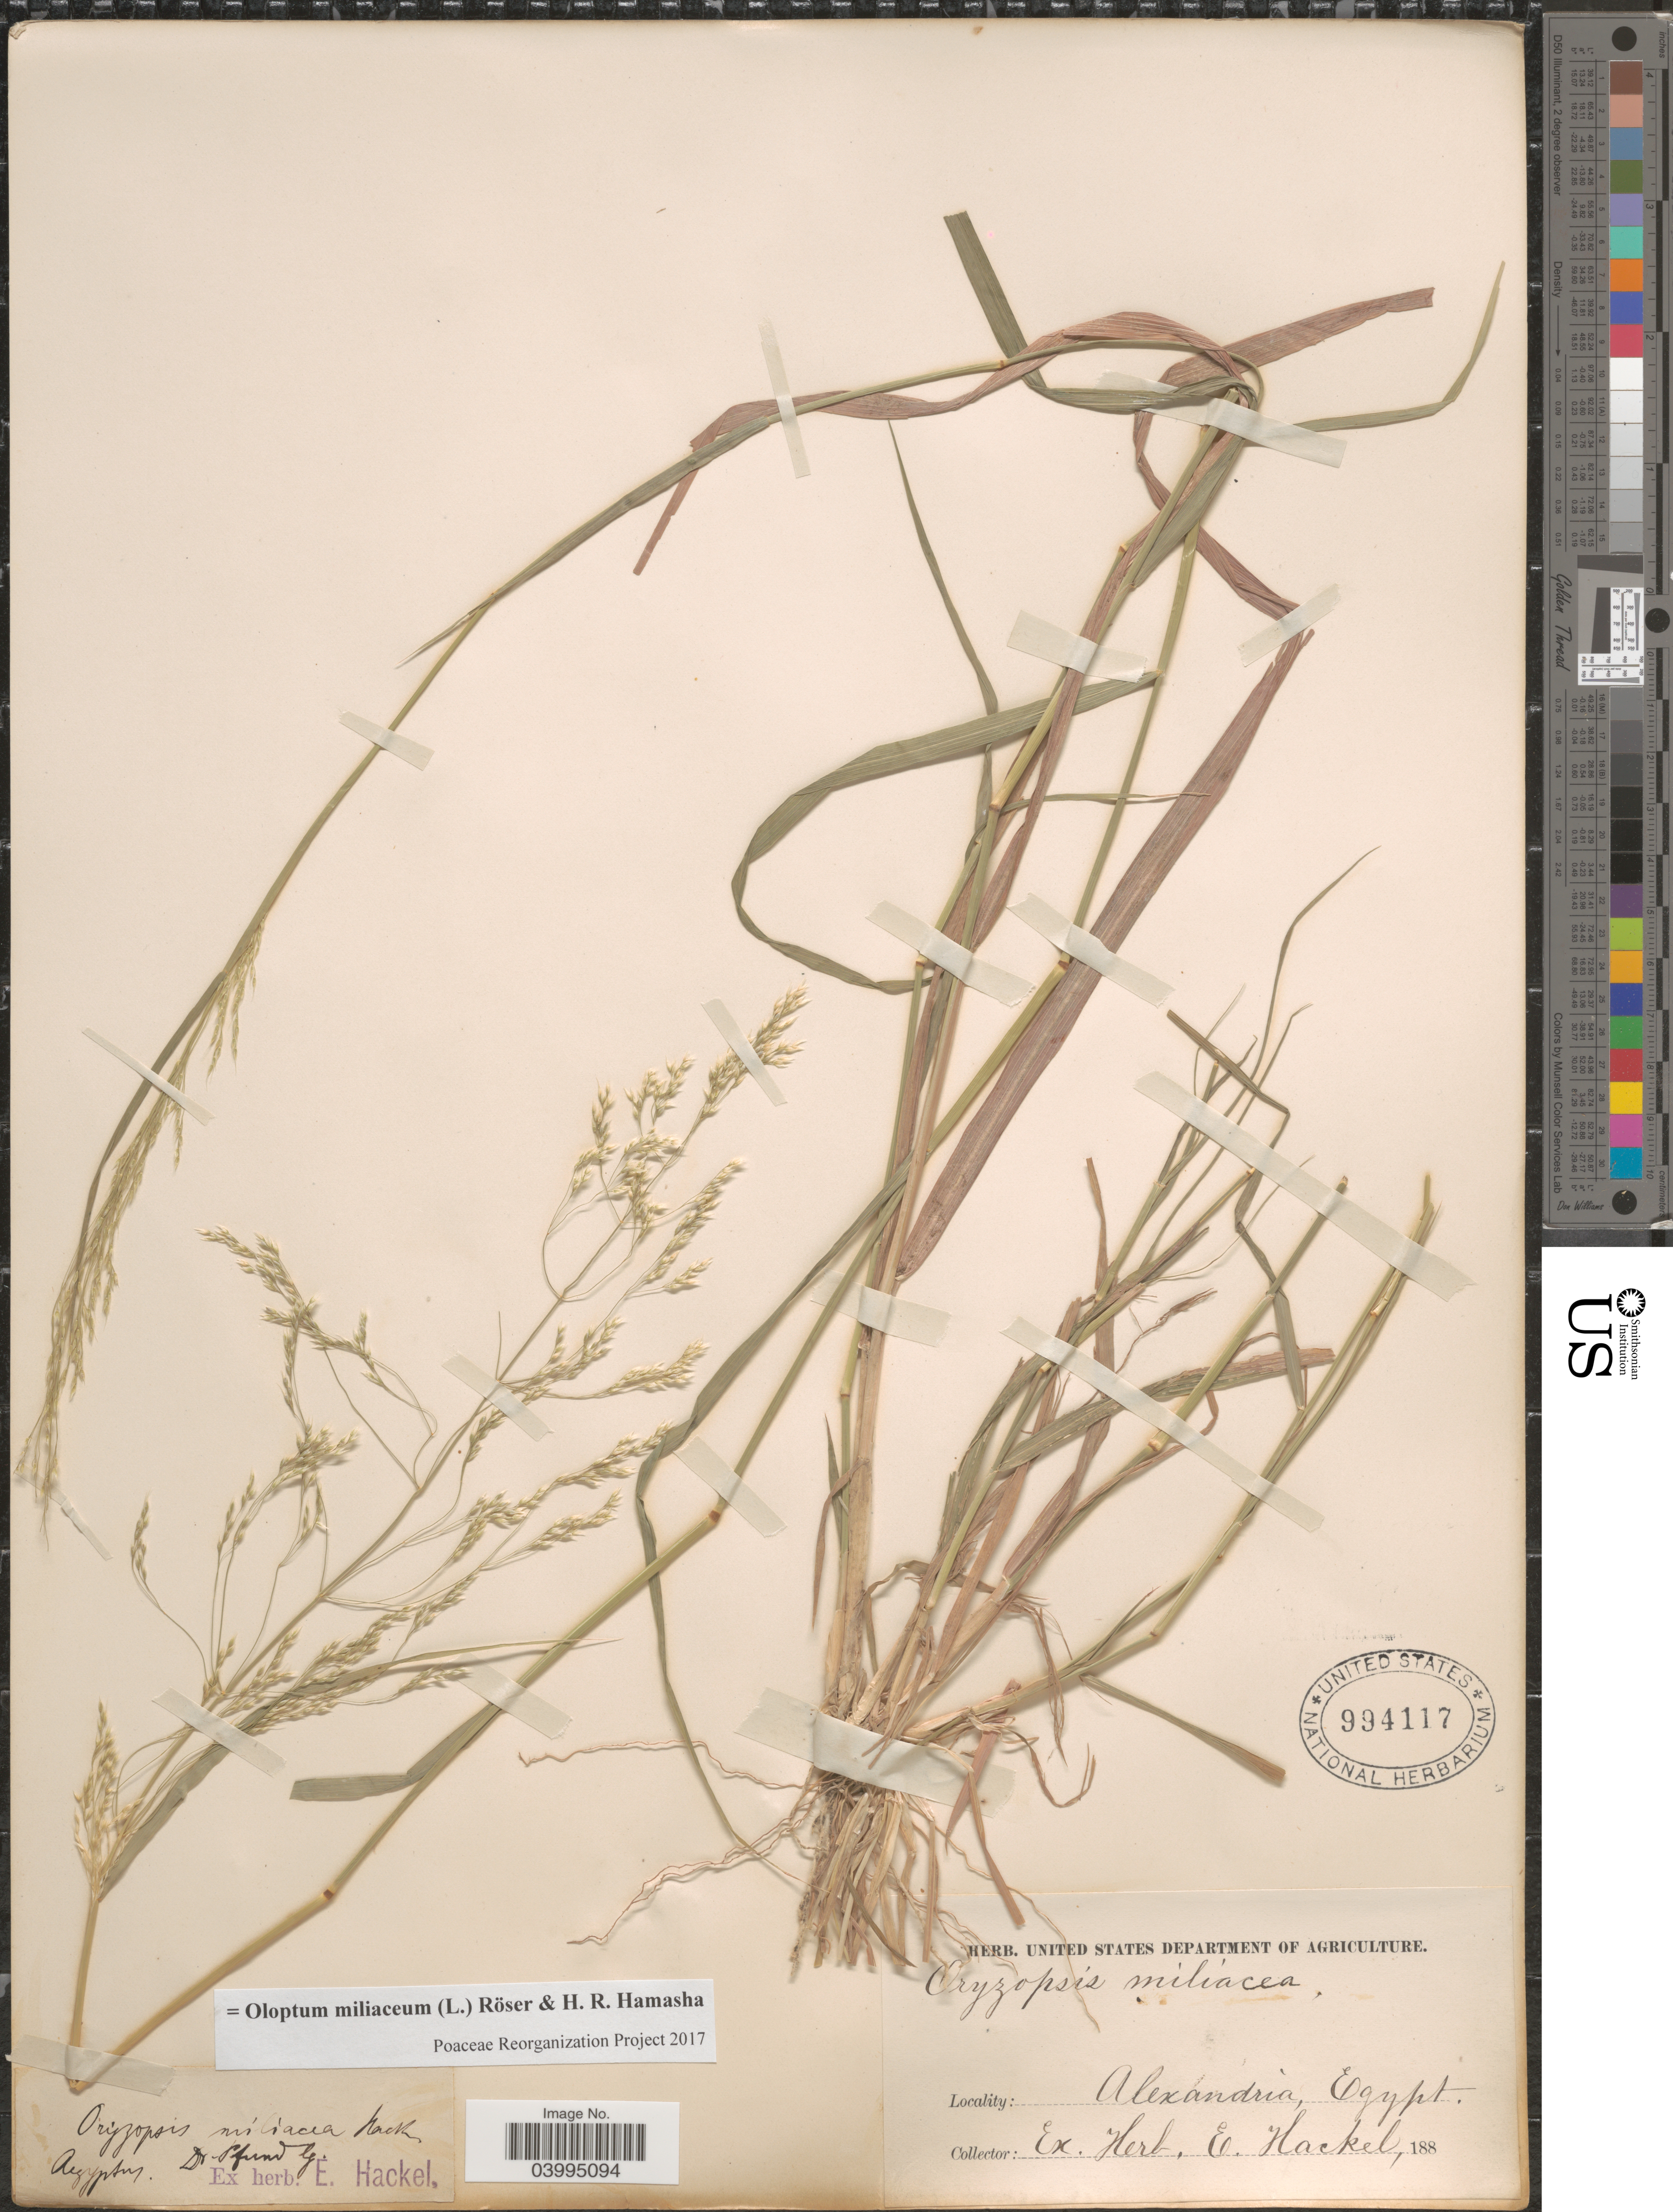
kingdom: Plantae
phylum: Tracheophyta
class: Liliopsida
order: Poales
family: Poaceae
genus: Oloptum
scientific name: Oloptum miliaceum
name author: Röser & H. R. Hamasha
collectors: ex herb. E. Hackel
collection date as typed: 188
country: Egypt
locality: Alexandria.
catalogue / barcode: US 994117